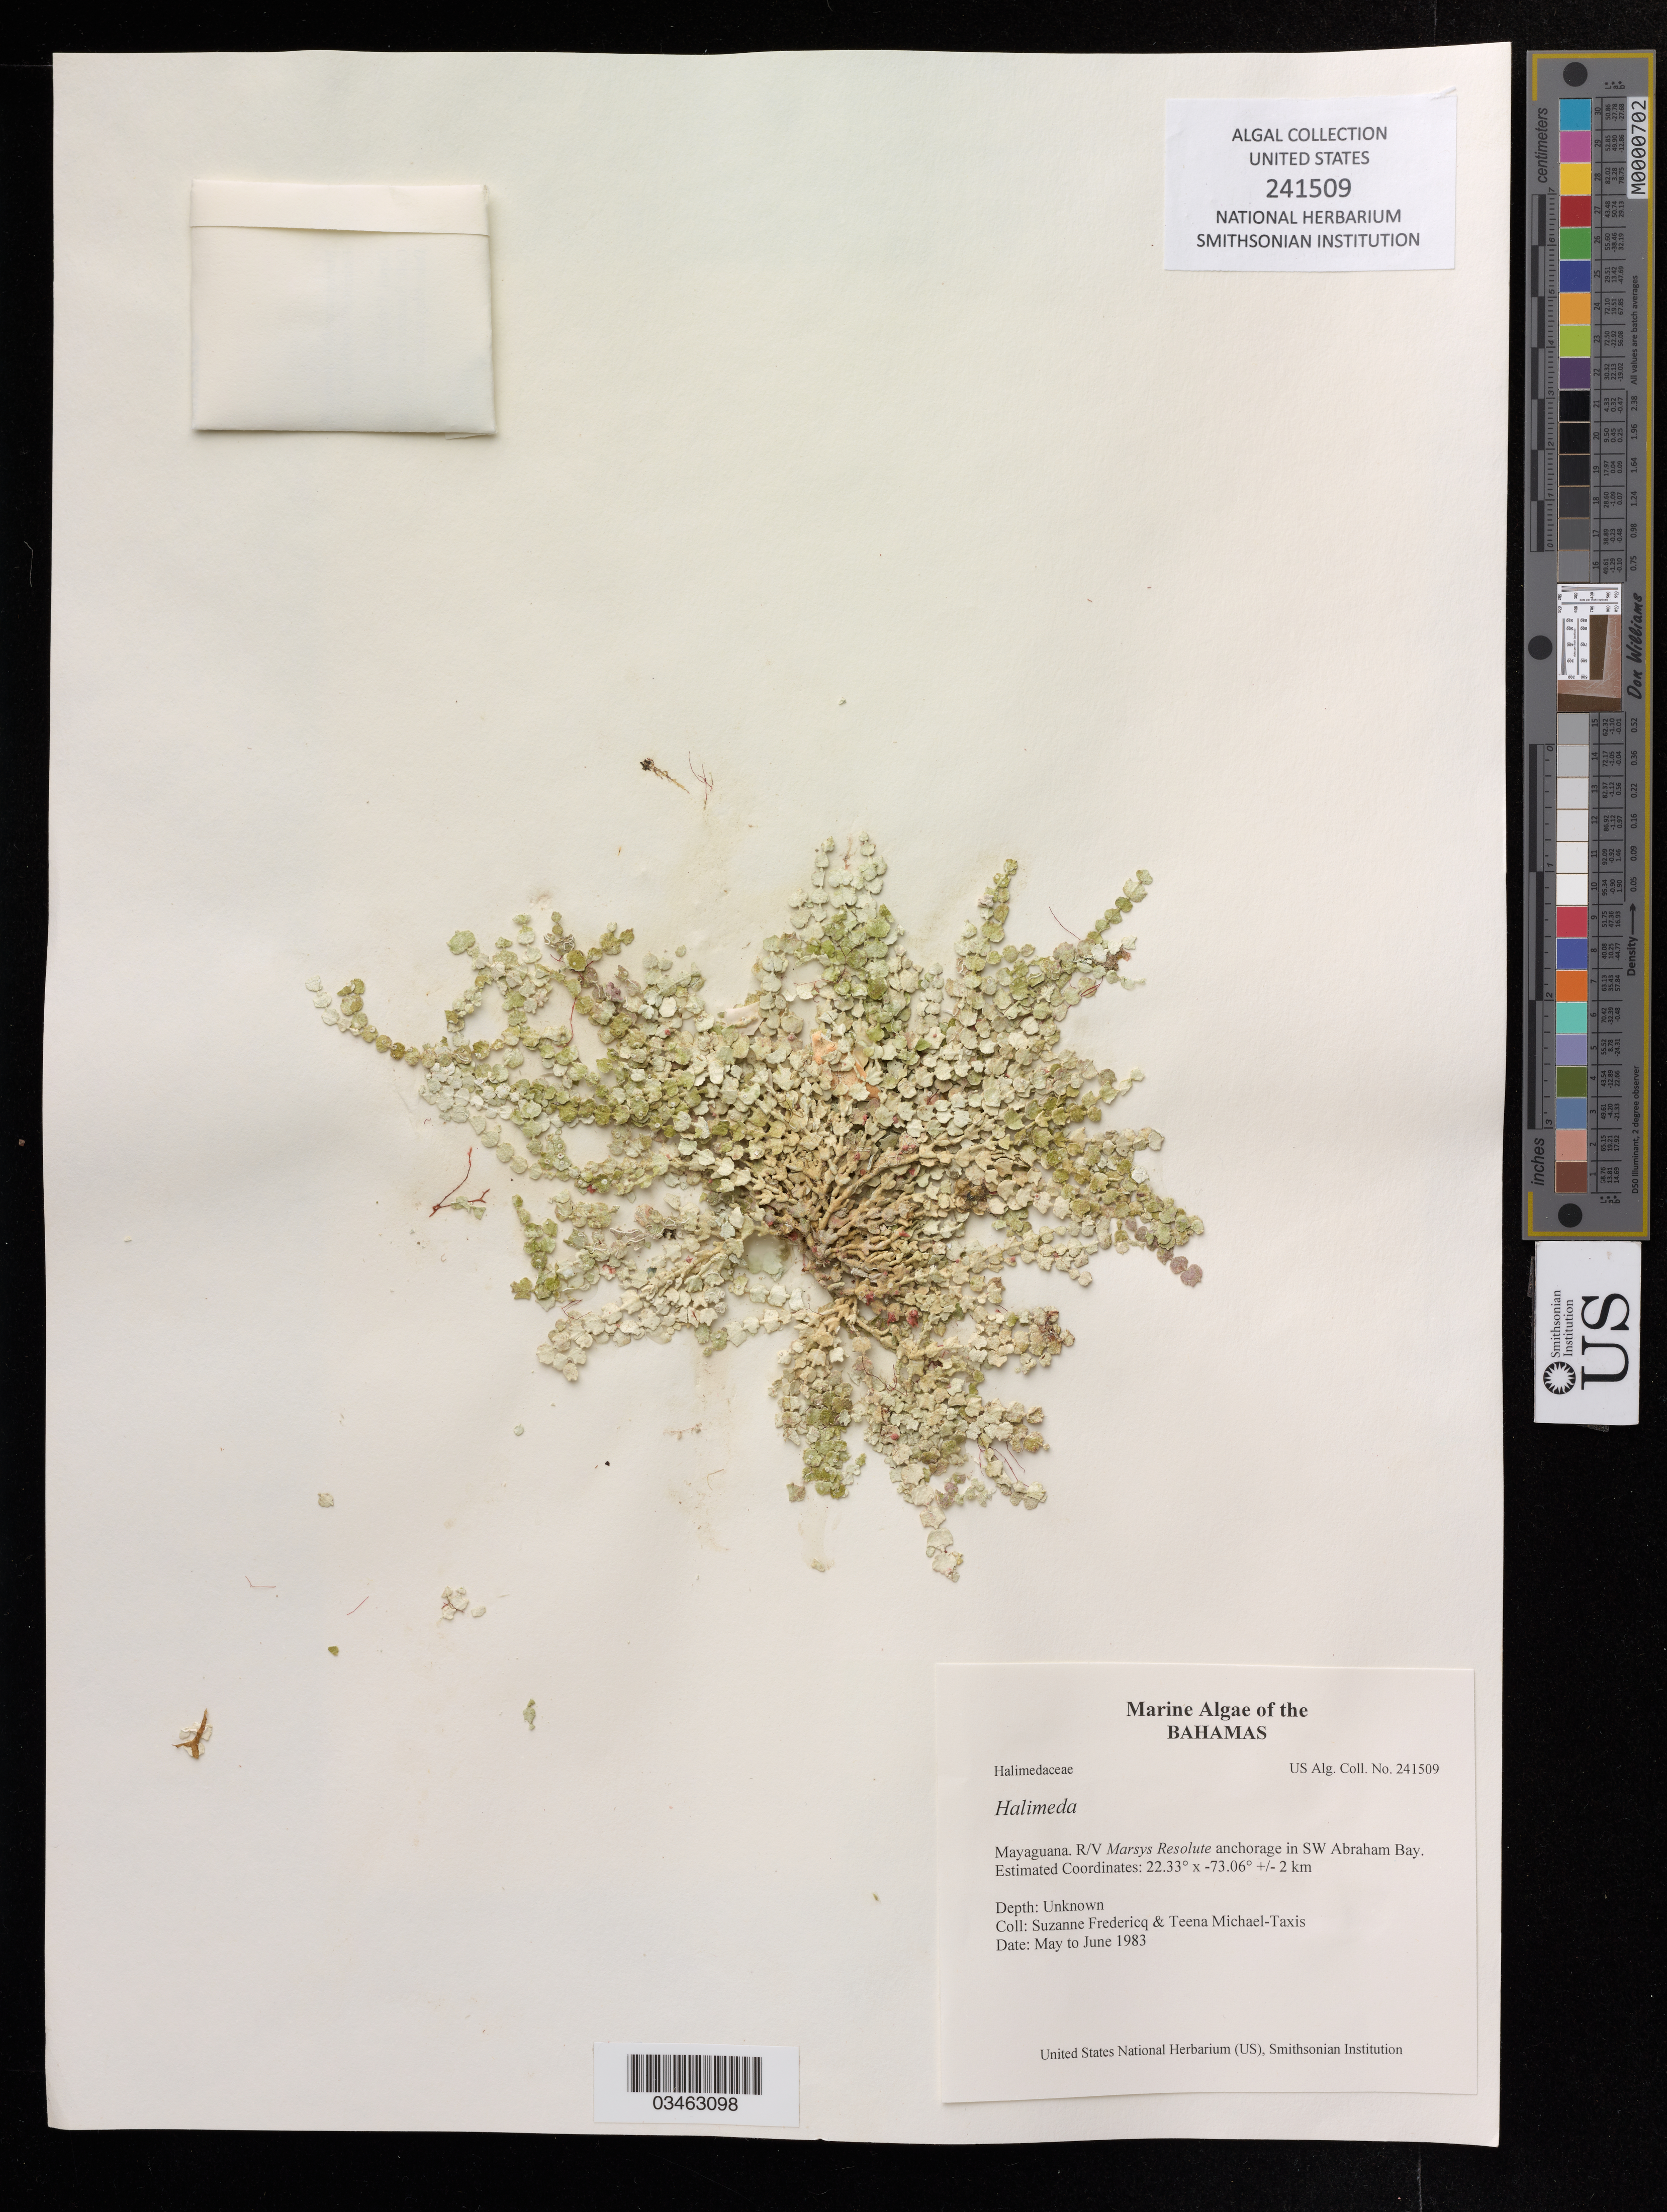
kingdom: Plantae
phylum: Chlorophyta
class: Ulvophyceae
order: Bryopsidales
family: Halimedaceae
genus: Halimeda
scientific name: Halimeda goreaui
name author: W.R. Taylor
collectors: S. Fredericq & T. Michael-Taxis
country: Bahamas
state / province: Mayaguana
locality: R/V Marsys Resolute anchorage in SW Abraham Bay.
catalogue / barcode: US 241509